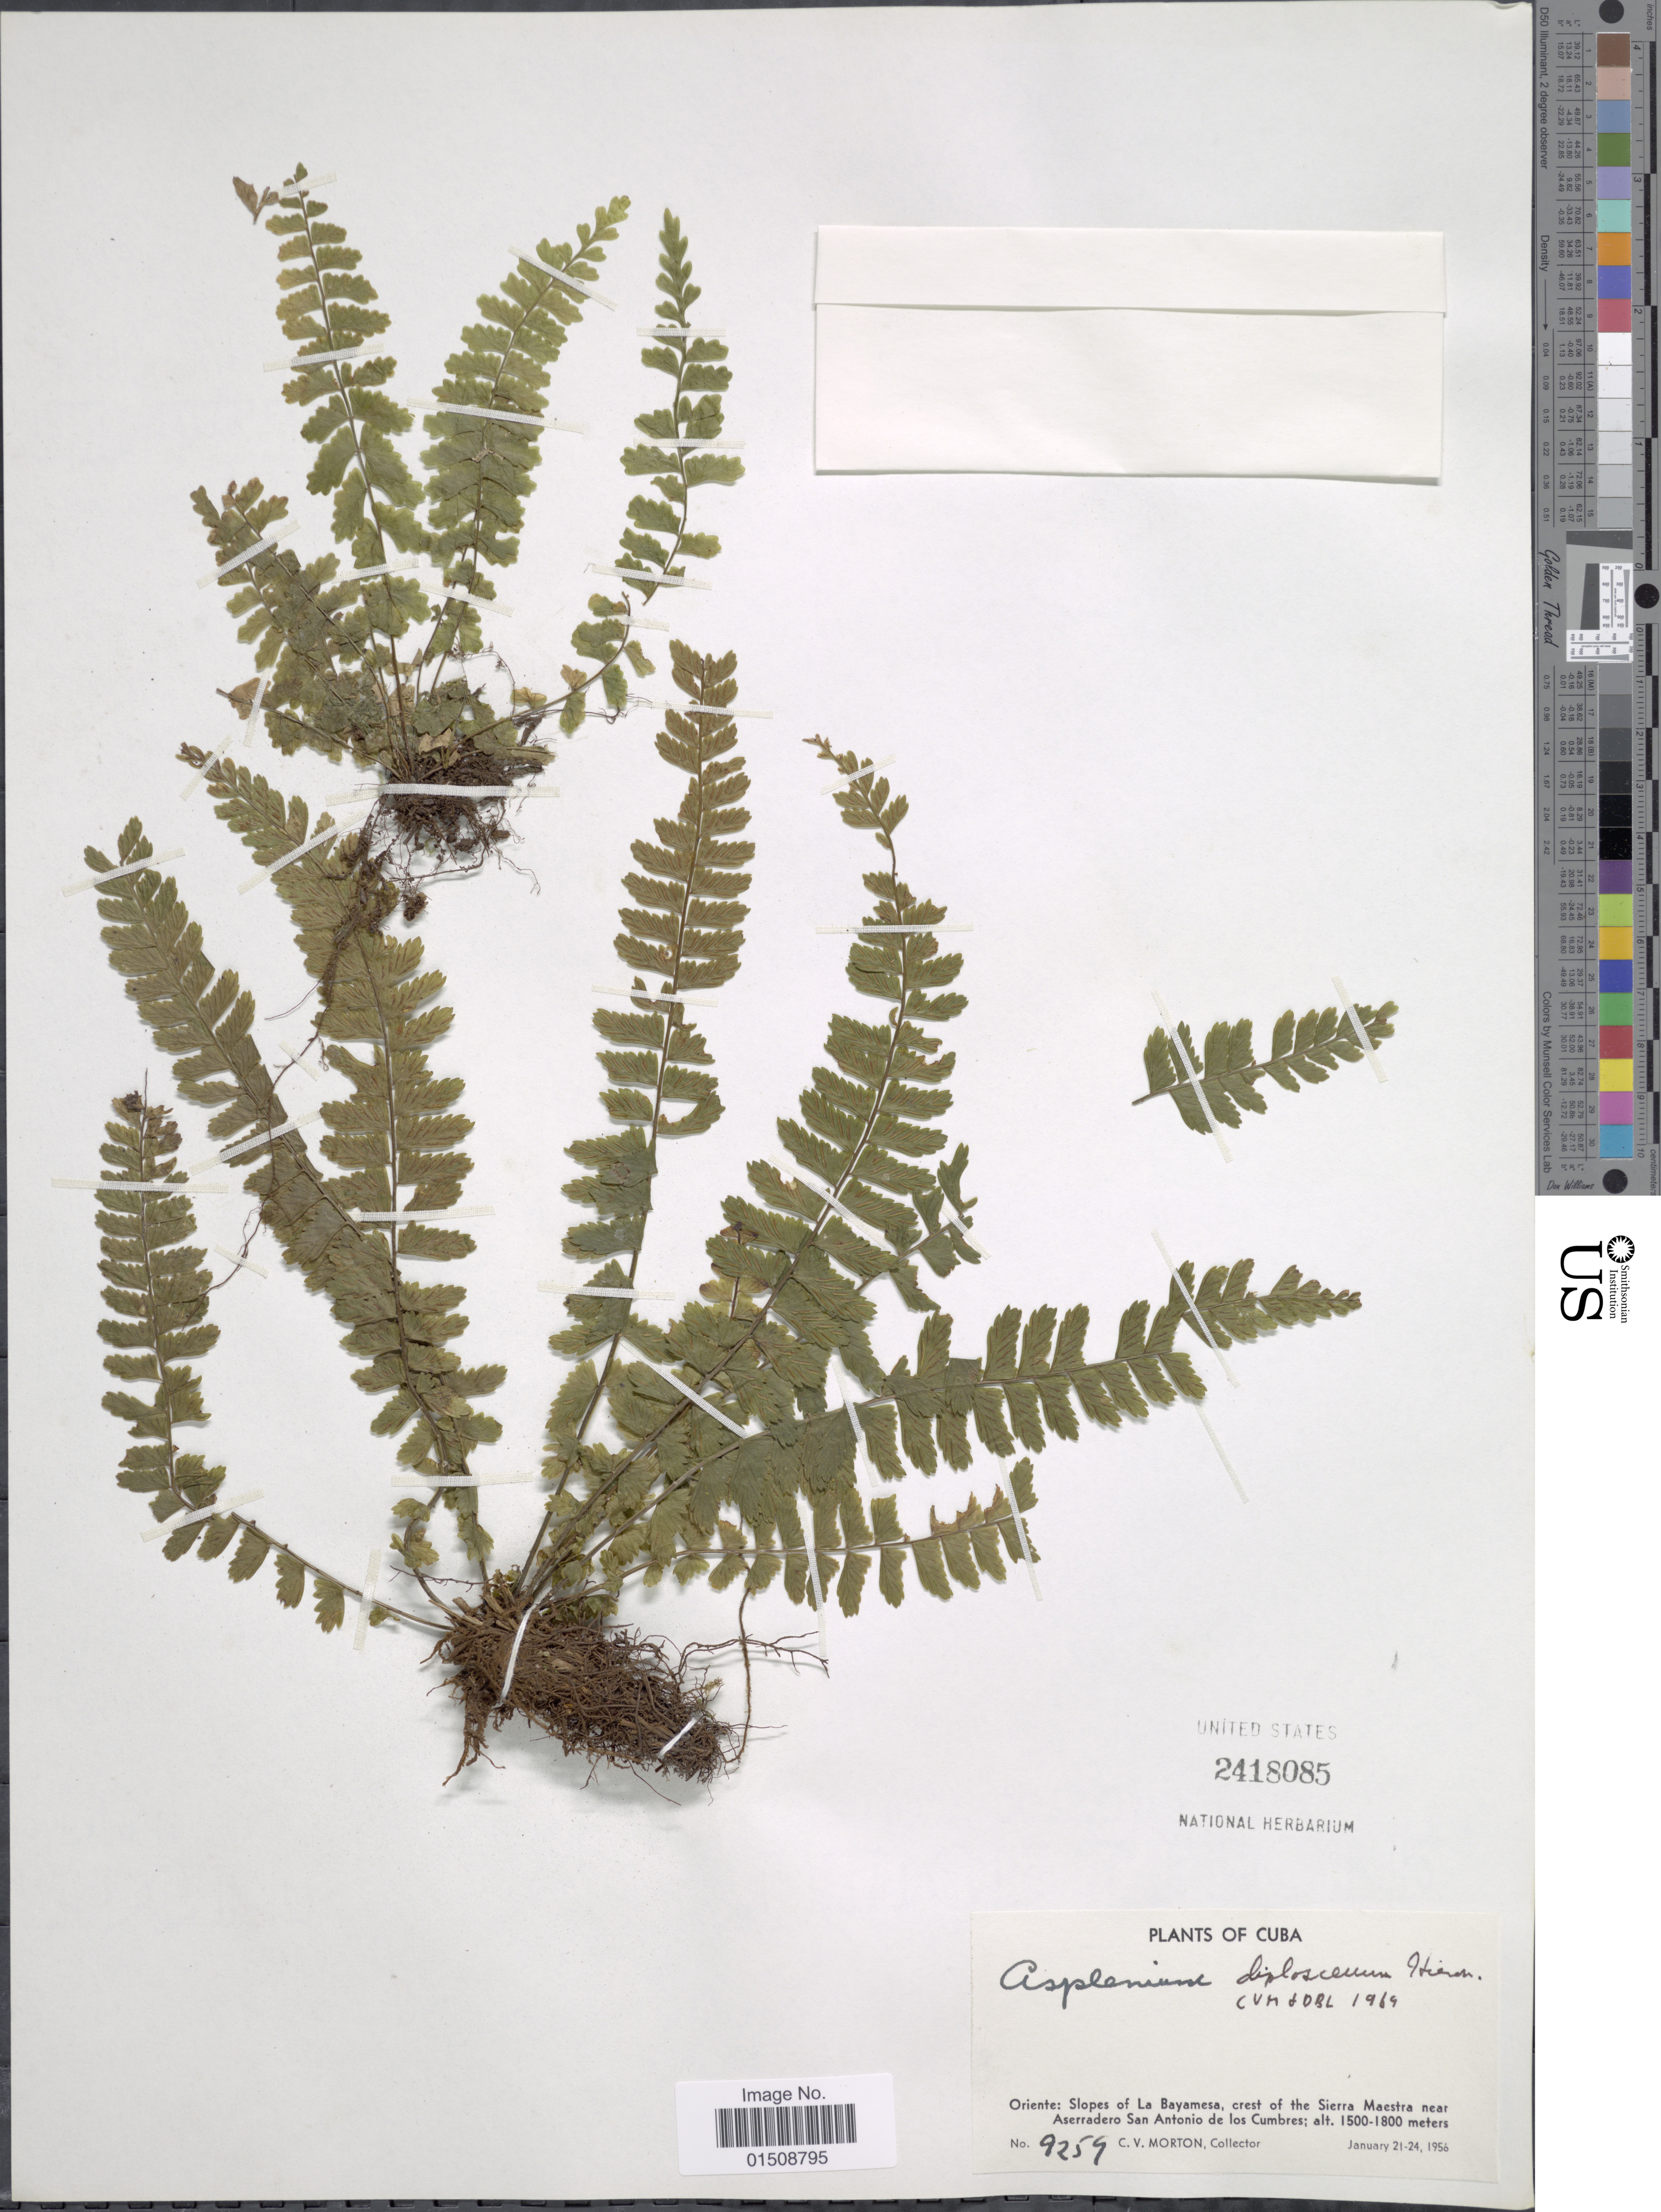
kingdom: Plantae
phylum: Tracheophyta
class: Polypodiopsida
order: Polypodiales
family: Aspleniaceae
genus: Asplenium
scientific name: Asplenium diplosceuum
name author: Hieron.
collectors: C. V. Morton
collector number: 9259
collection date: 1956-01-21/1956-01-24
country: Cuba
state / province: Oriente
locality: Slopes of La Bayamesa, crest of the Sierra Meastra near Aserradero San Antonio de los Cumbres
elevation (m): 1500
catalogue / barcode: US 2418085